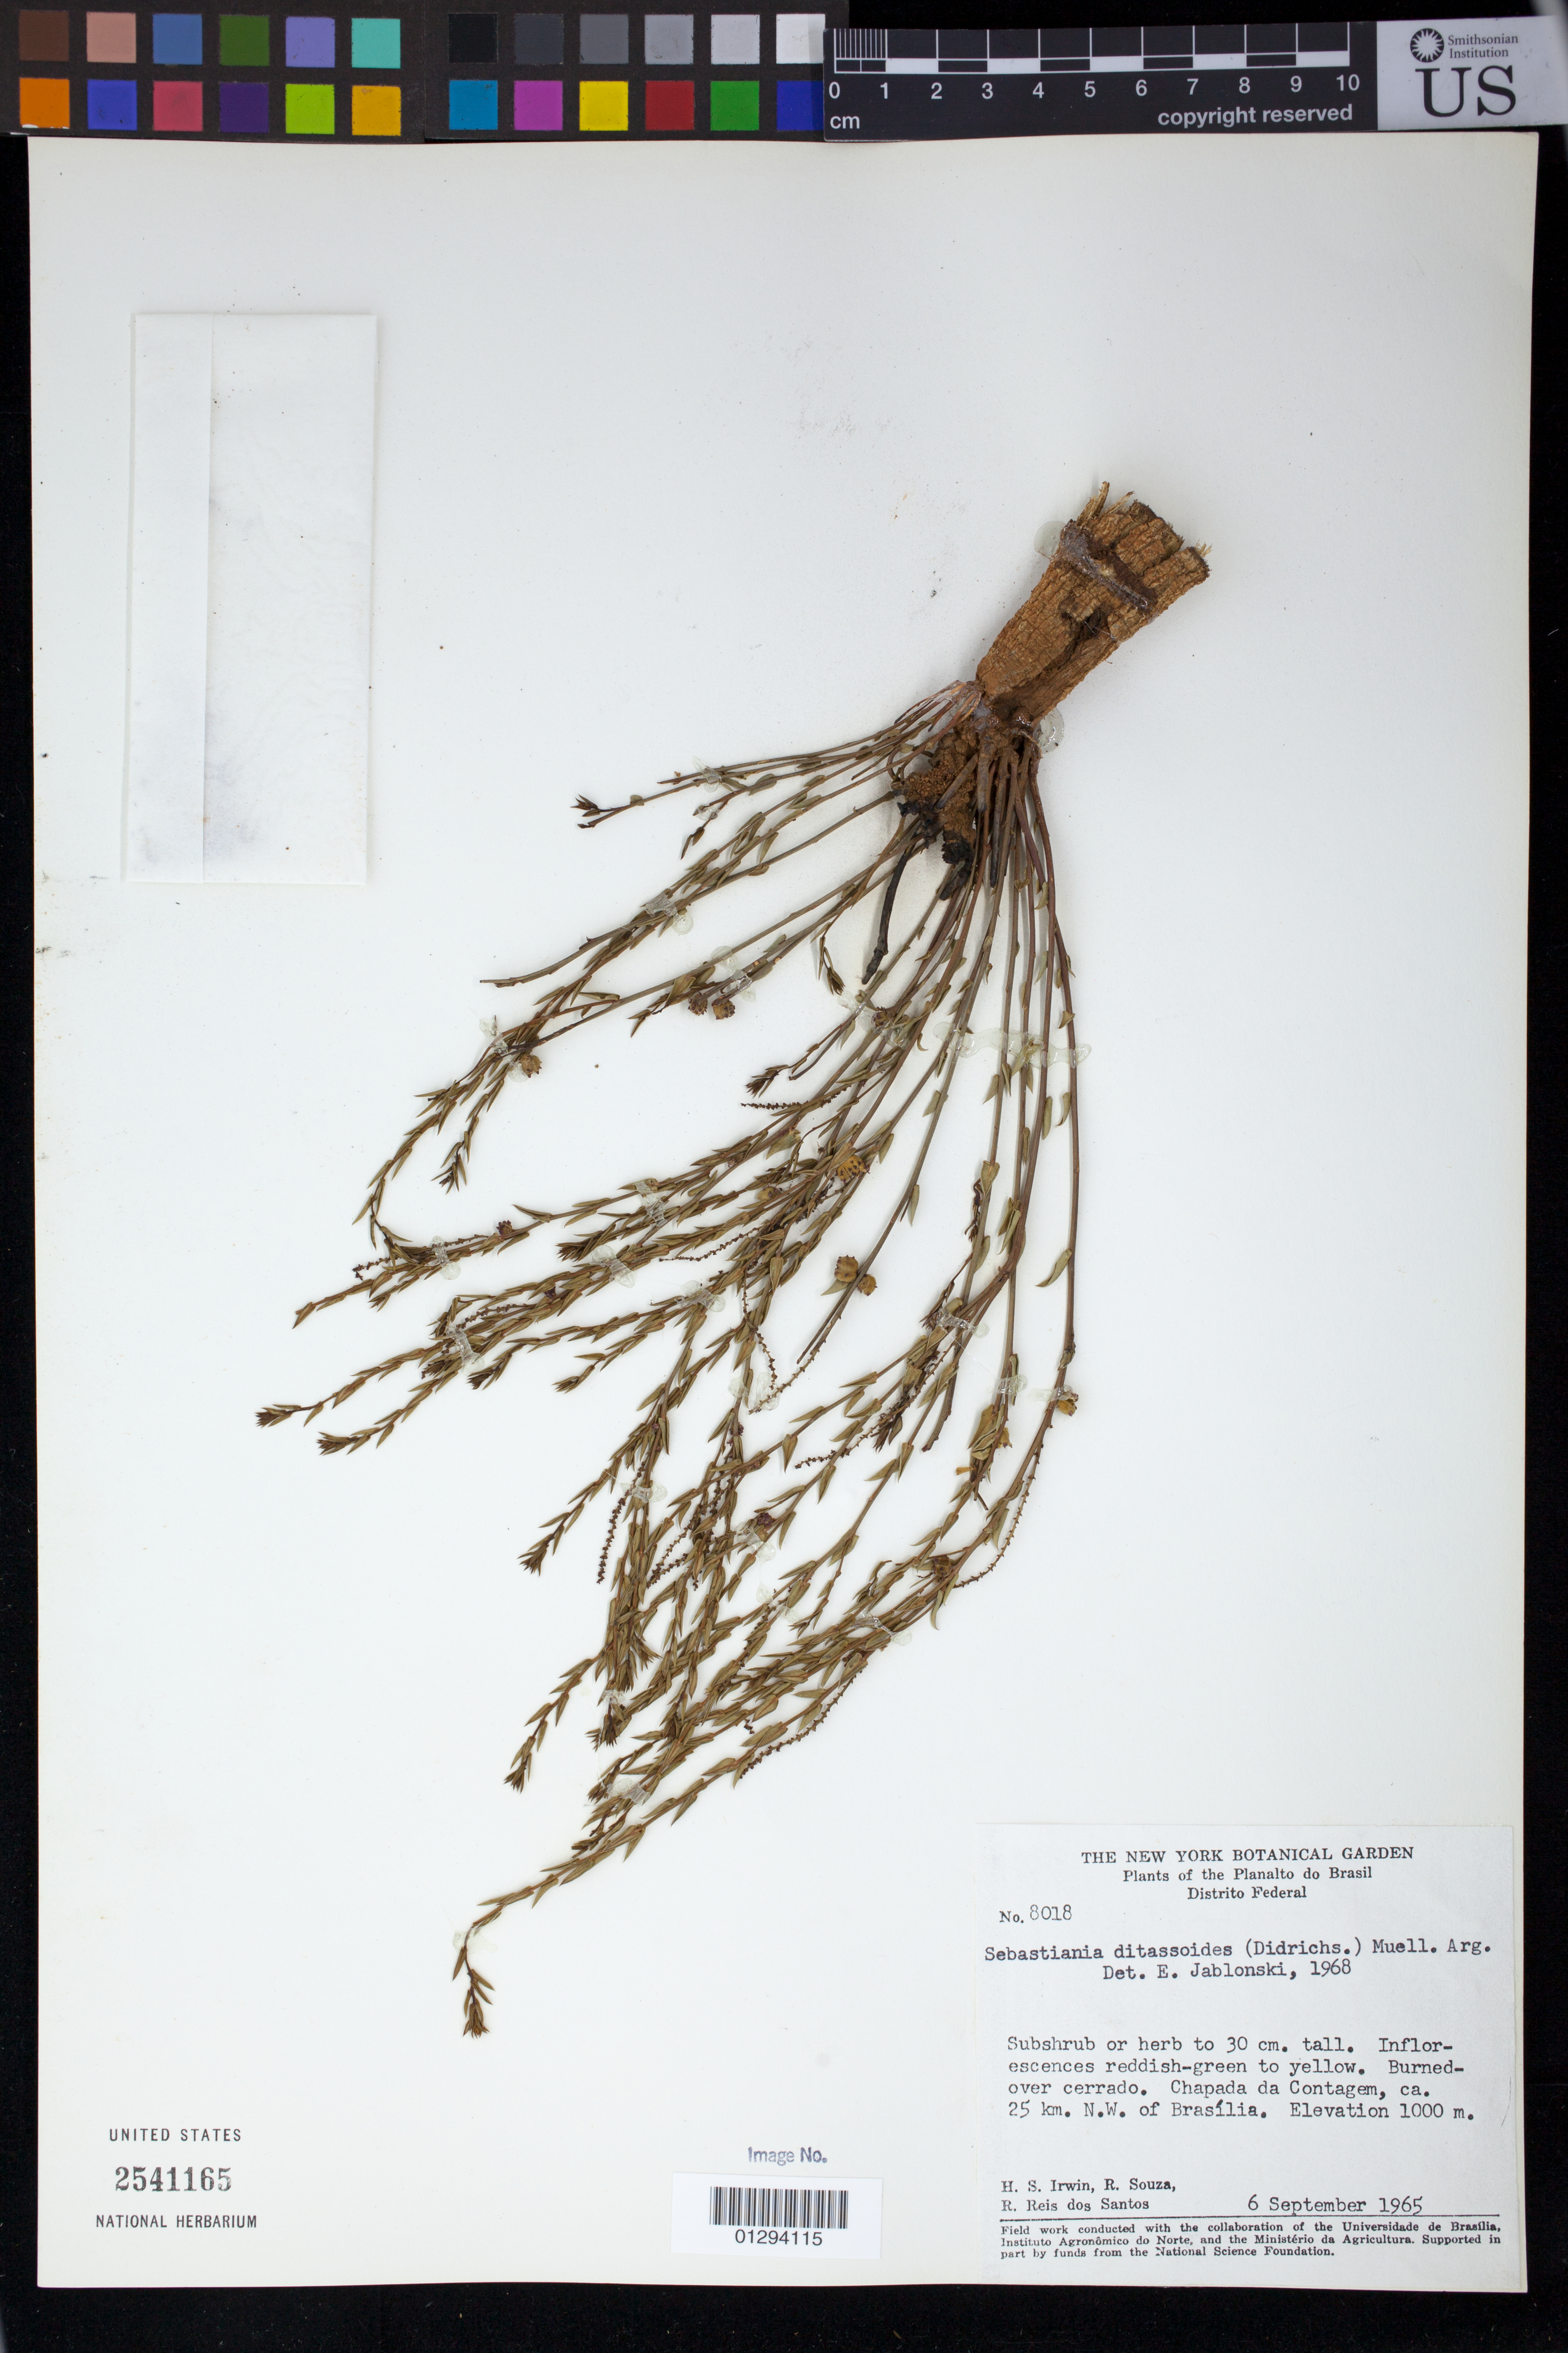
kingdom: Plantae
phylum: Tracheophyta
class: Magnoliopsida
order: Malpighiales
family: Euphorbiaceae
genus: Sebastiania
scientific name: Sebastiania ditassoides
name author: (Didr.) Müll. Arg.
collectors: H. Irwin, R. Souza & R. Reis dos Santos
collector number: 8018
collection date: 1965-09-06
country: Brazil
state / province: Distrito Federal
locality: Distito Federal. Chapada da Contagem, ca. 25 km N.W. of Brasilia.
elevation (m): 1000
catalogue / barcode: US 2541165